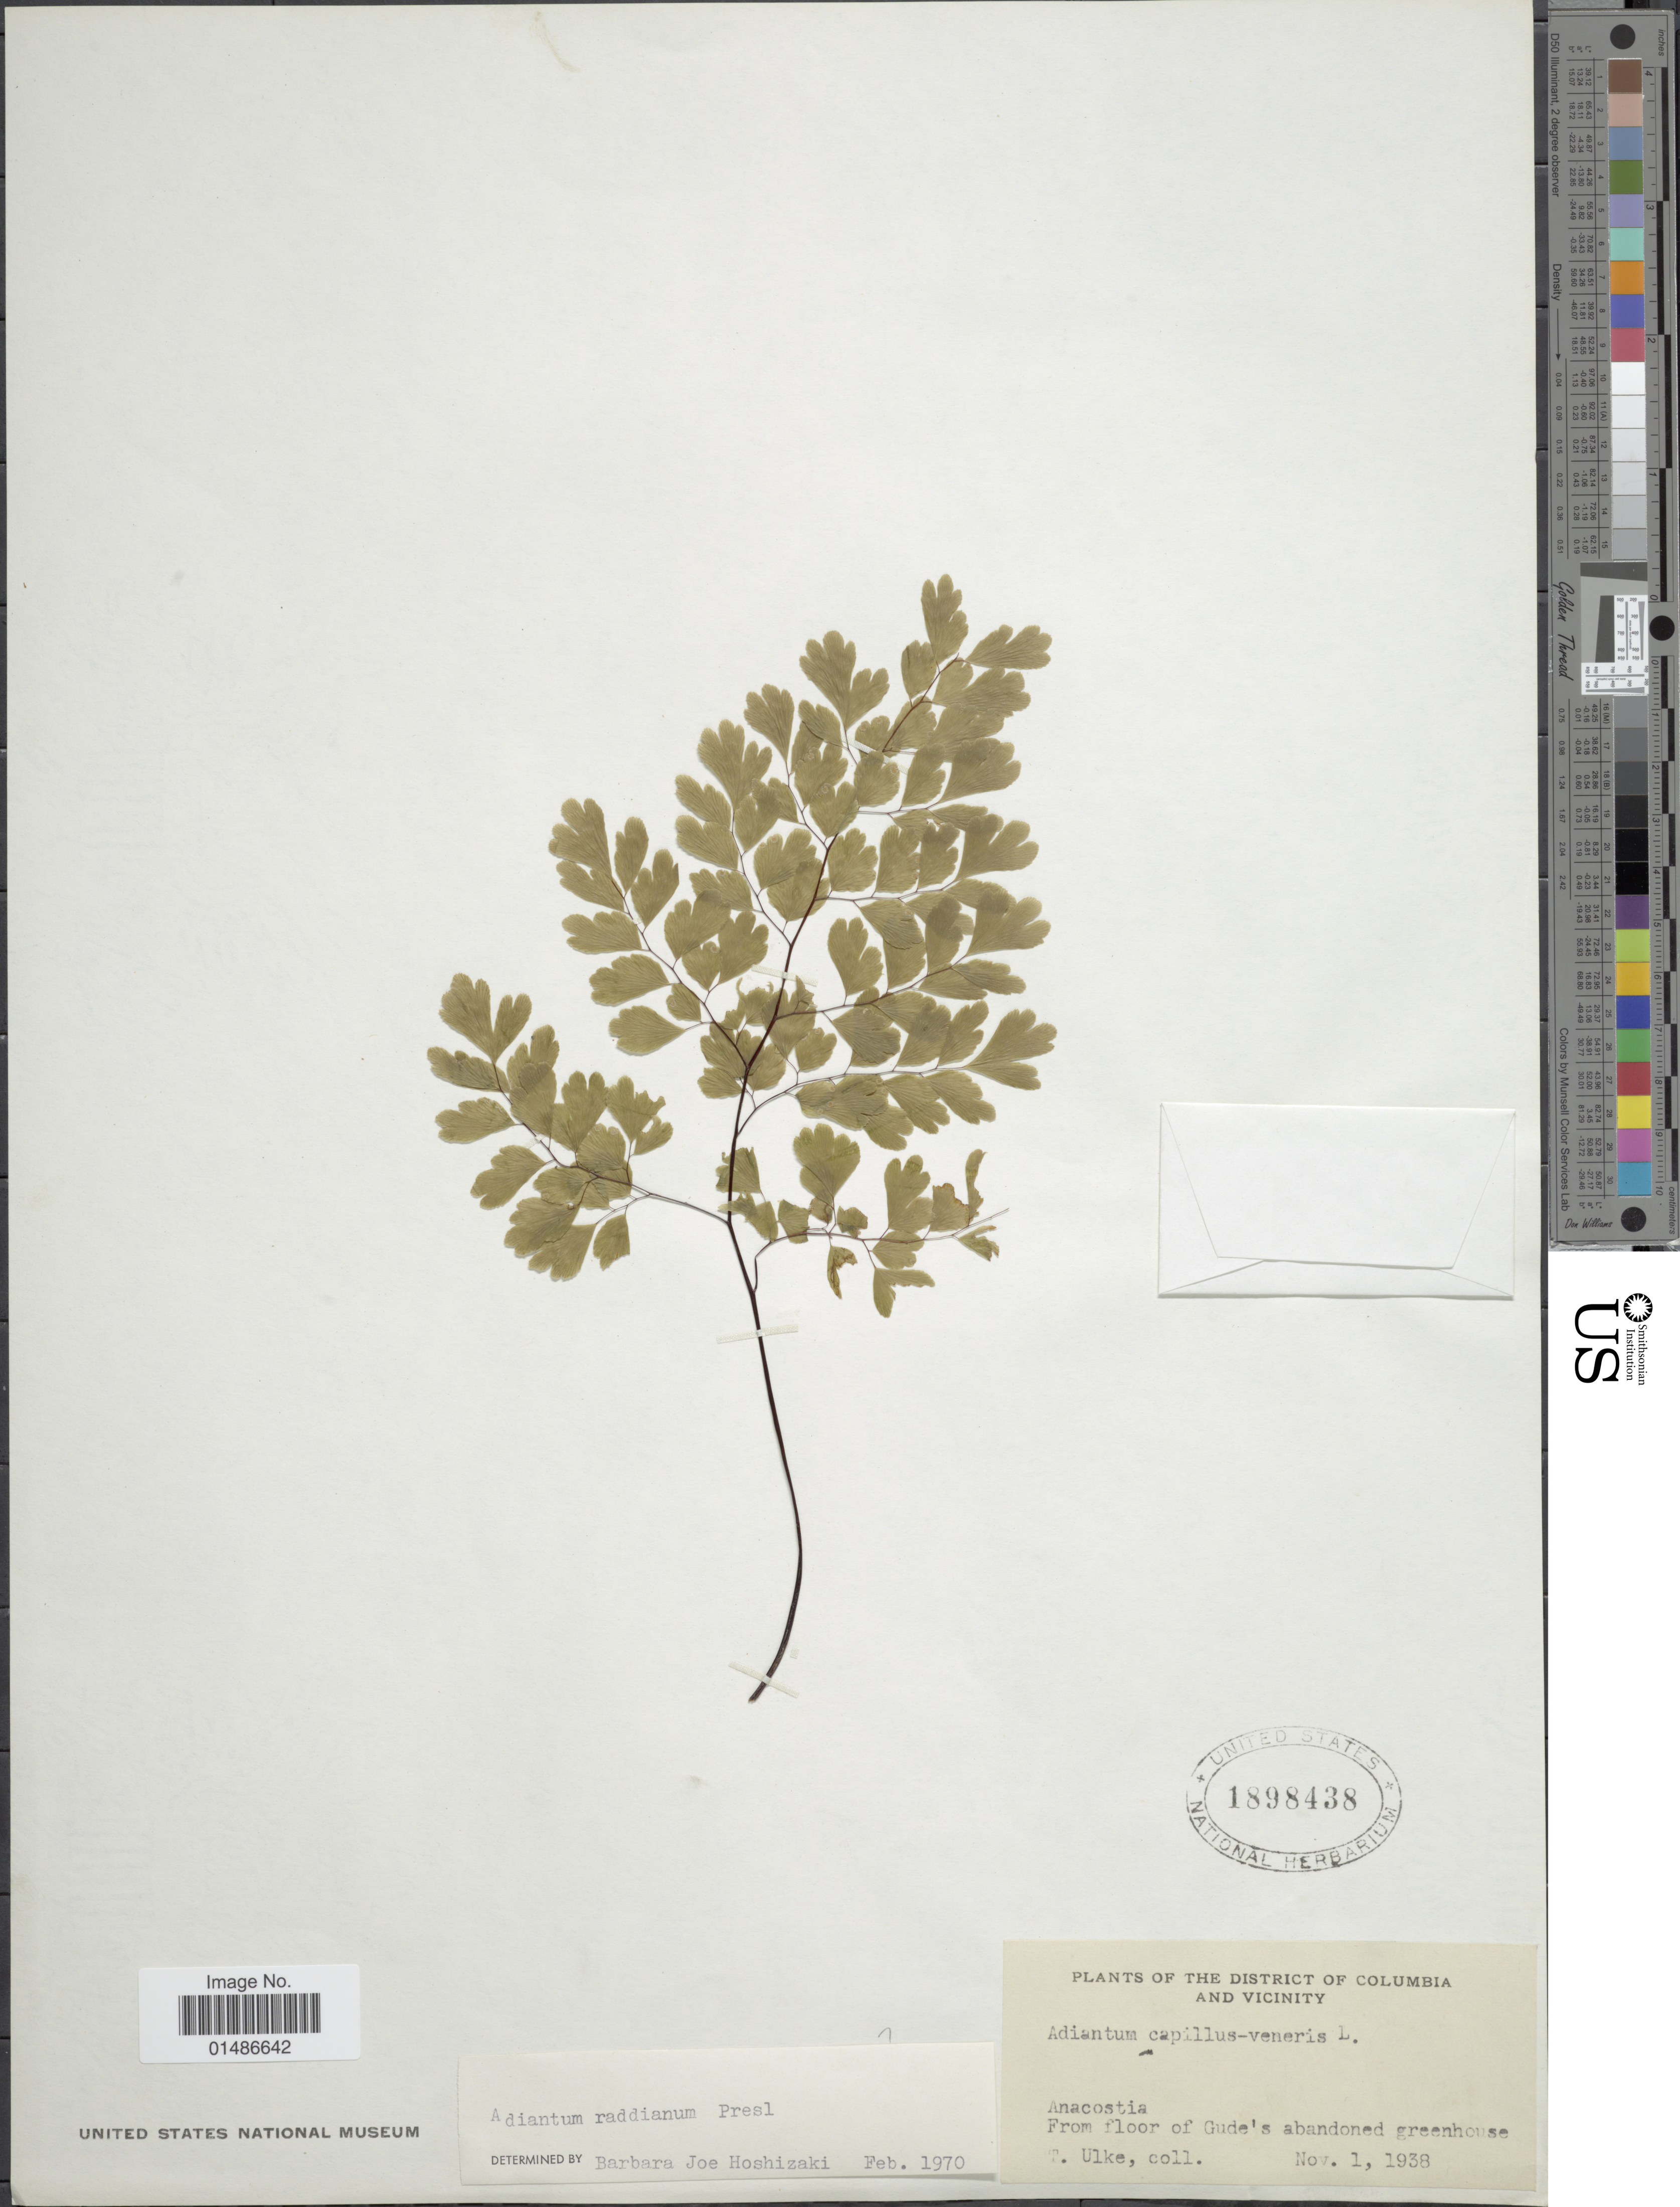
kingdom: Plantae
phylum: Tracheophyta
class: Polypodiopsida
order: Polypodiales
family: Pteridaceae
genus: Adiantum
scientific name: Adiantum raddianum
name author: C. Presl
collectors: T. Ulke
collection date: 1938-11-01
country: Colombia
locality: District of Columbia and Vicinity. Anacostia. From floor of Gude's abandoned greenhouse.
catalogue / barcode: US 1898438